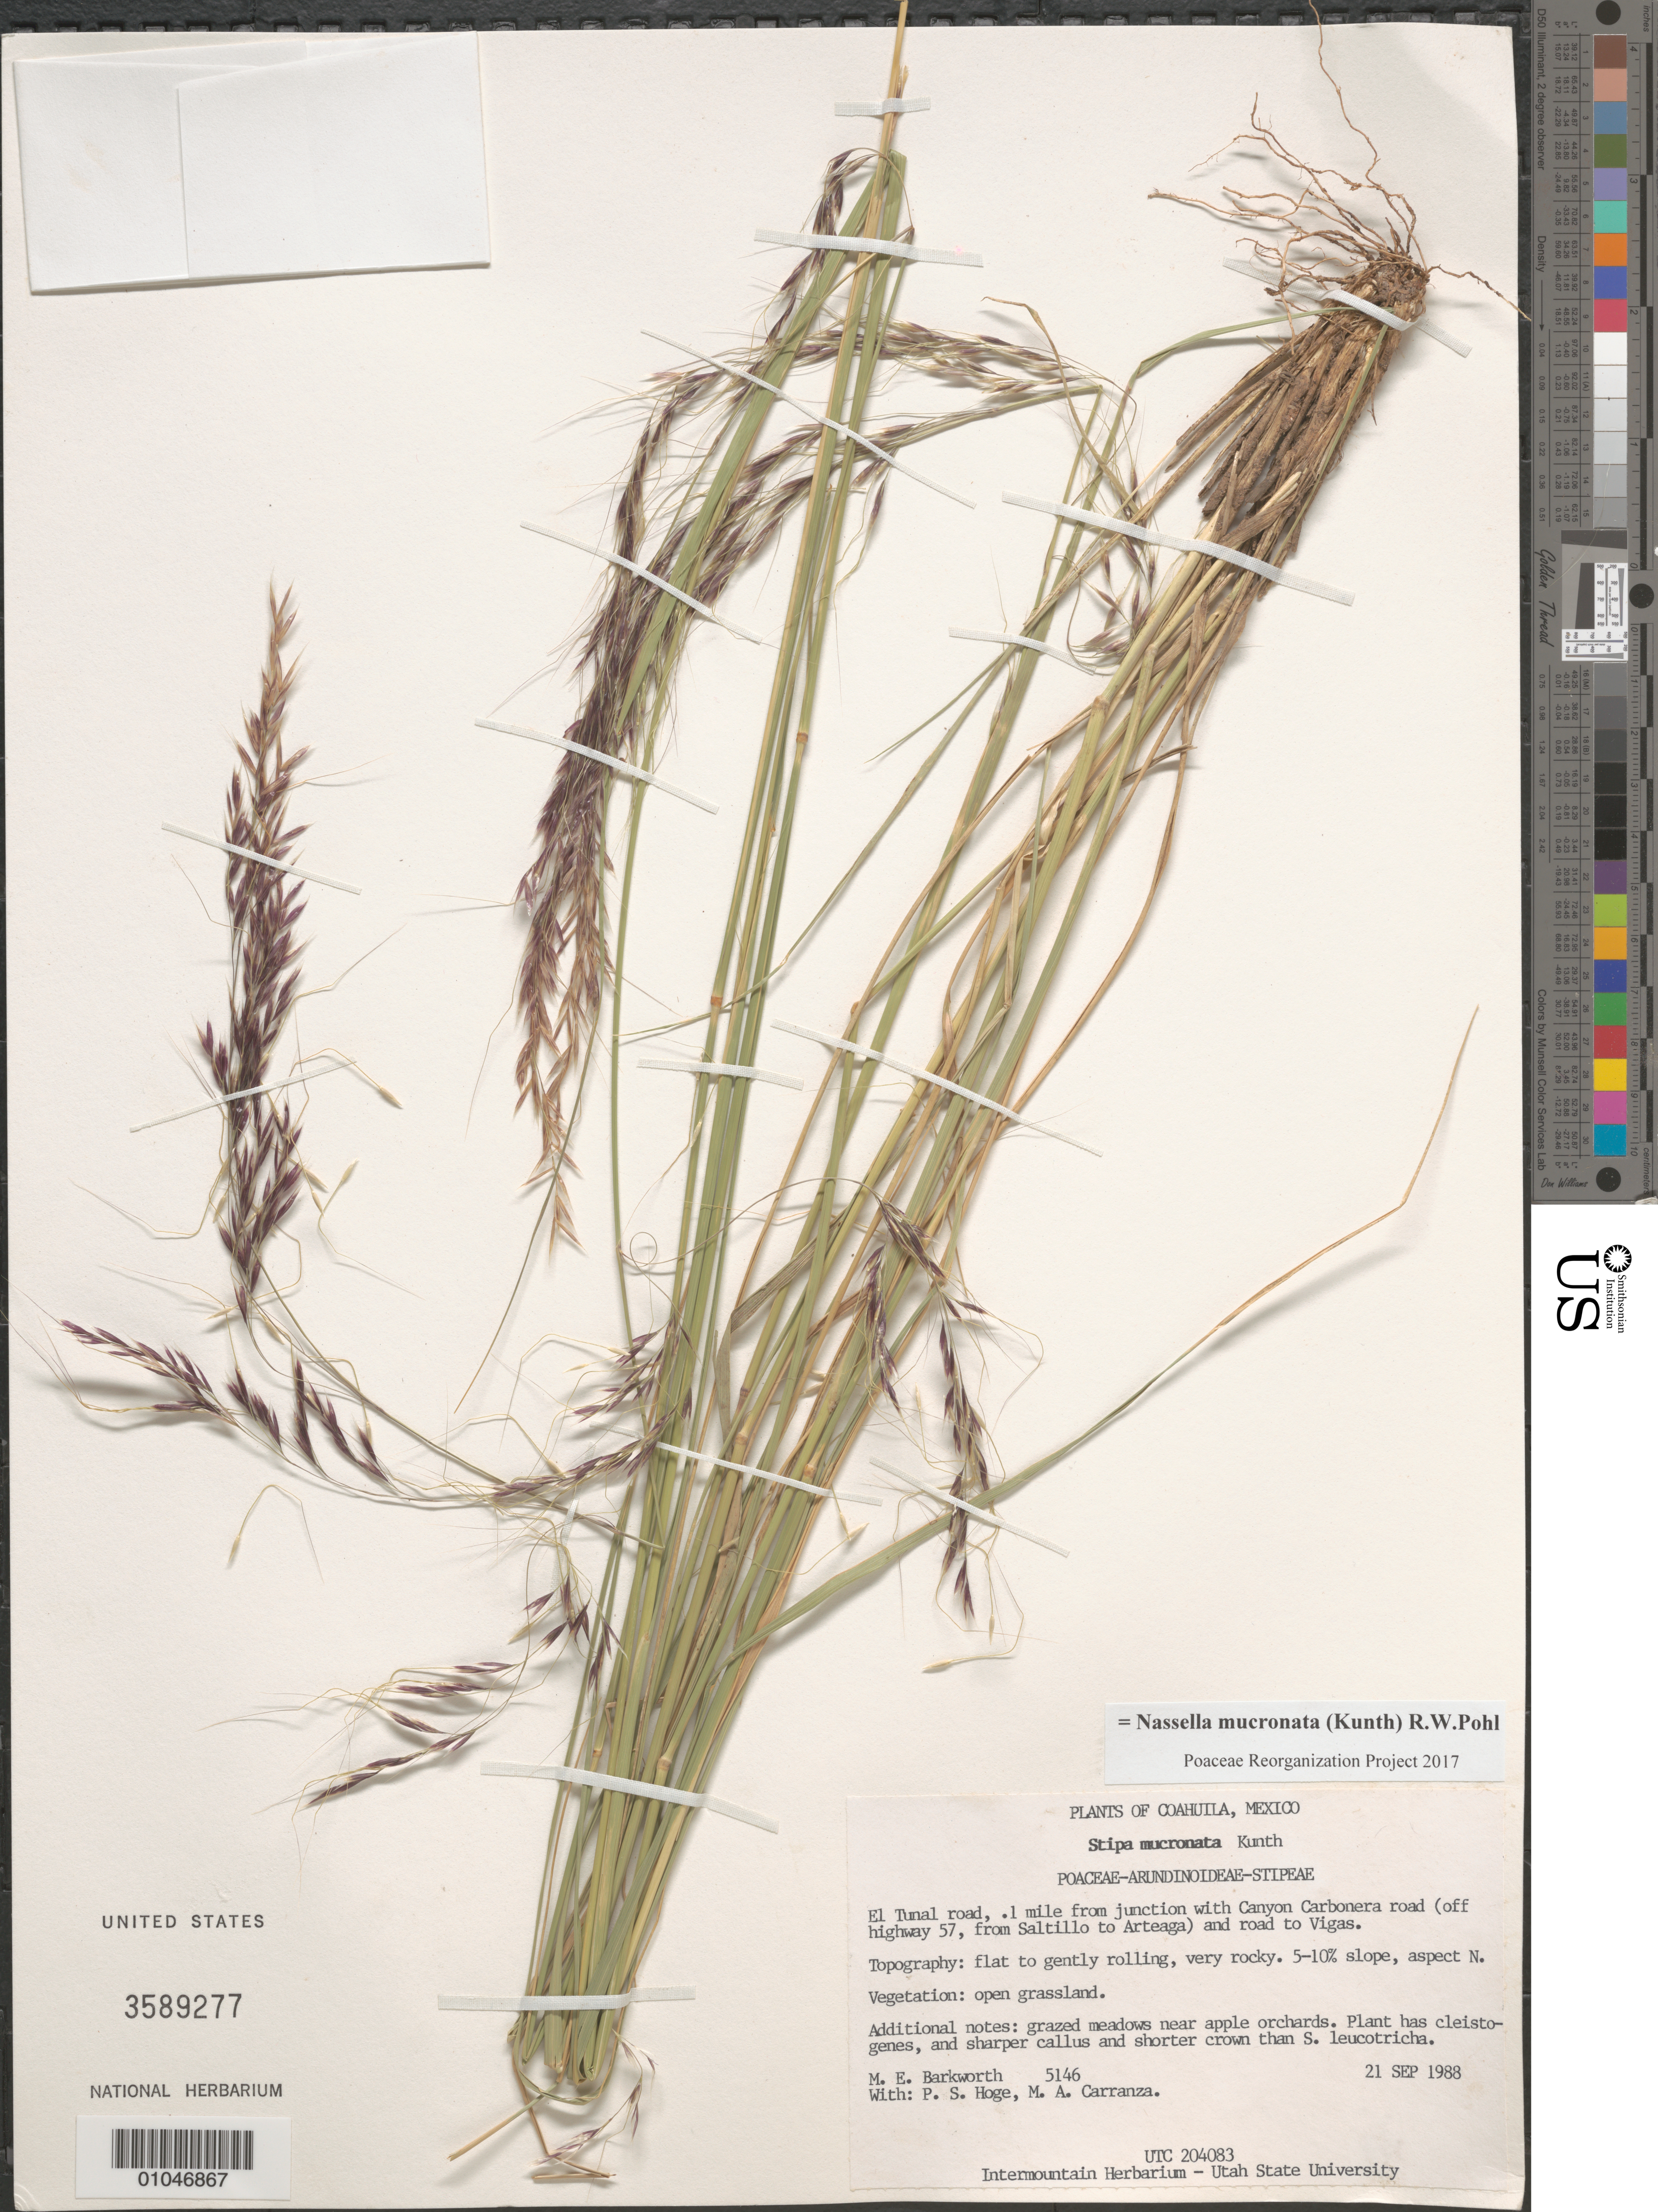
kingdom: Plantae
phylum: Tracheophyta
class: Liliopsida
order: Poales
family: Poaceae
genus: Nassella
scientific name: Nassella mucronata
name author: (Kunth) R.W. Pohl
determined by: Poaceae Reorganization Project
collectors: M. E. Barkworth, P. S. Hoge & M. A. Carranza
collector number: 5146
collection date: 1988-09-21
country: Mexico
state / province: Coahuila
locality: El Tunal road, 0.1 mi from junction with Canyon Carbonera road (off highway 57), from Saltillo to Arteaga) and road to Vigas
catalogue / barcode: US 3589277